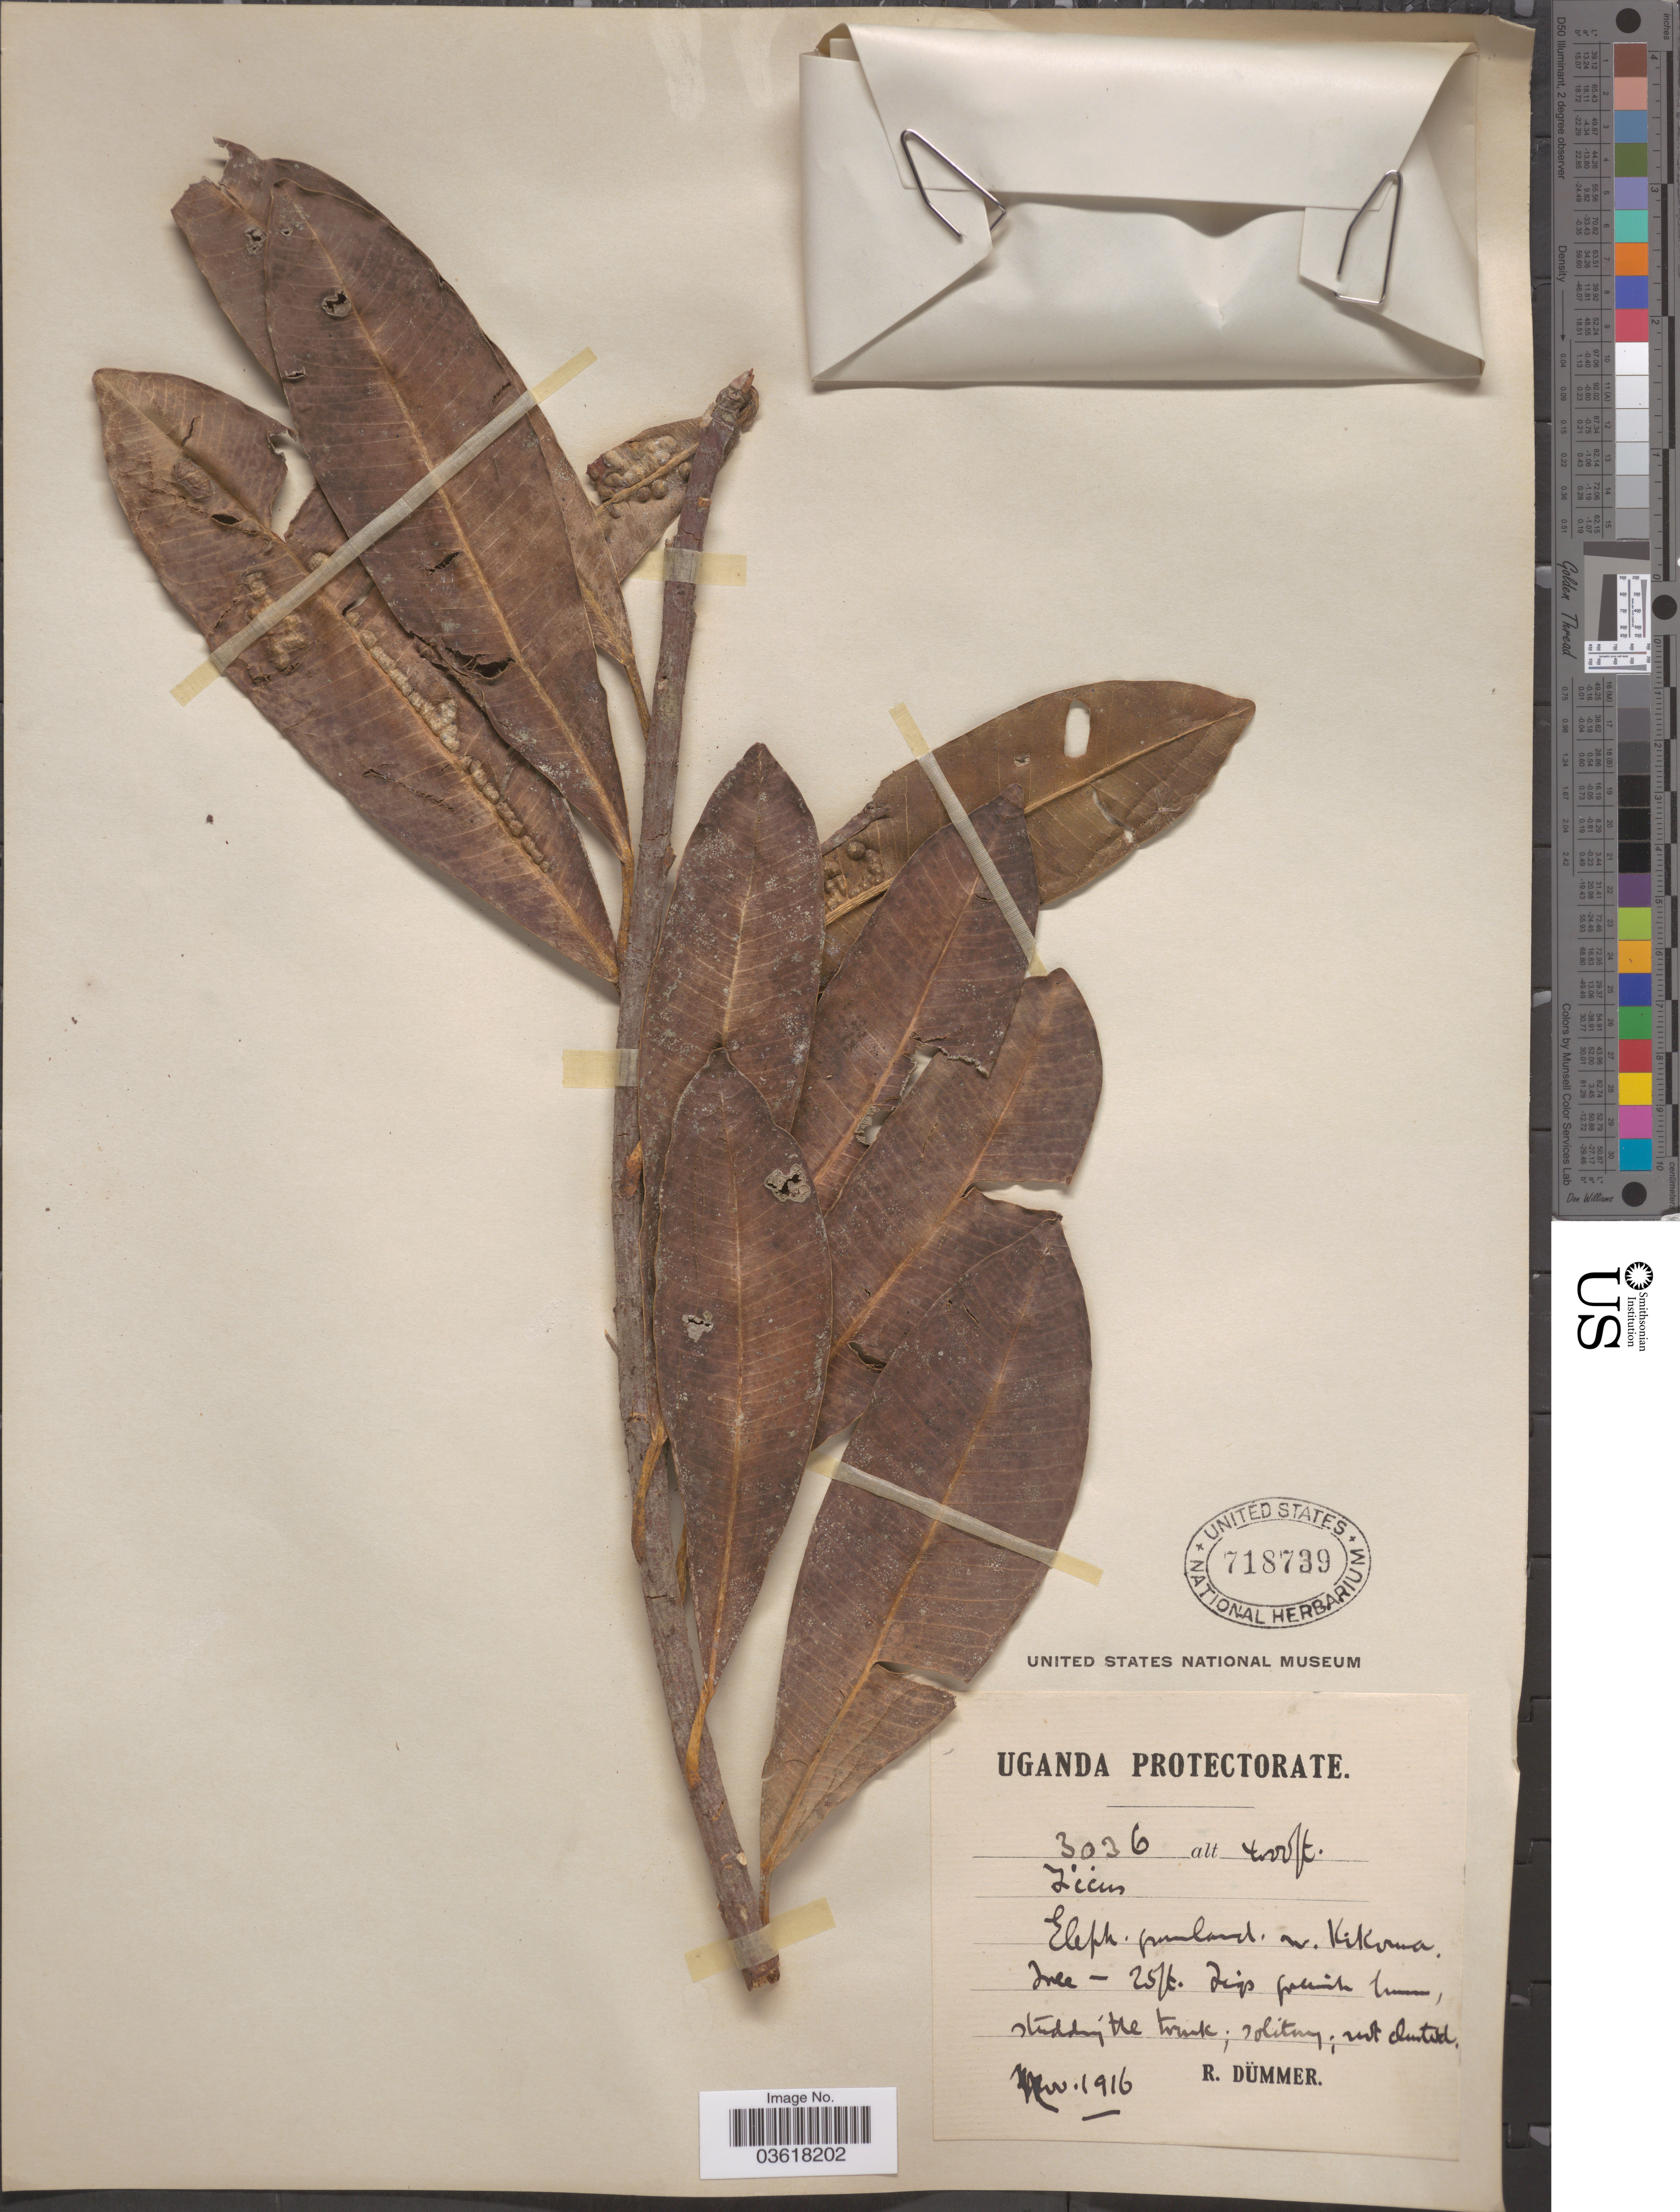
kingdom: Plantae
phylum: Tracheophyta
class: Magnoliopsida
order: Rosales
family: Moraceae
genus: Ficus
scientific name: Ficus sp.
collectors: R. A. Dümmer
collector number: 3036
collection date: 1916-11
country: Uganda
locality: Uganda Protectorate. Eleph. grassland. W. Kikoma.*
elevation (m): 1219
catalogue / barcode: US 718739